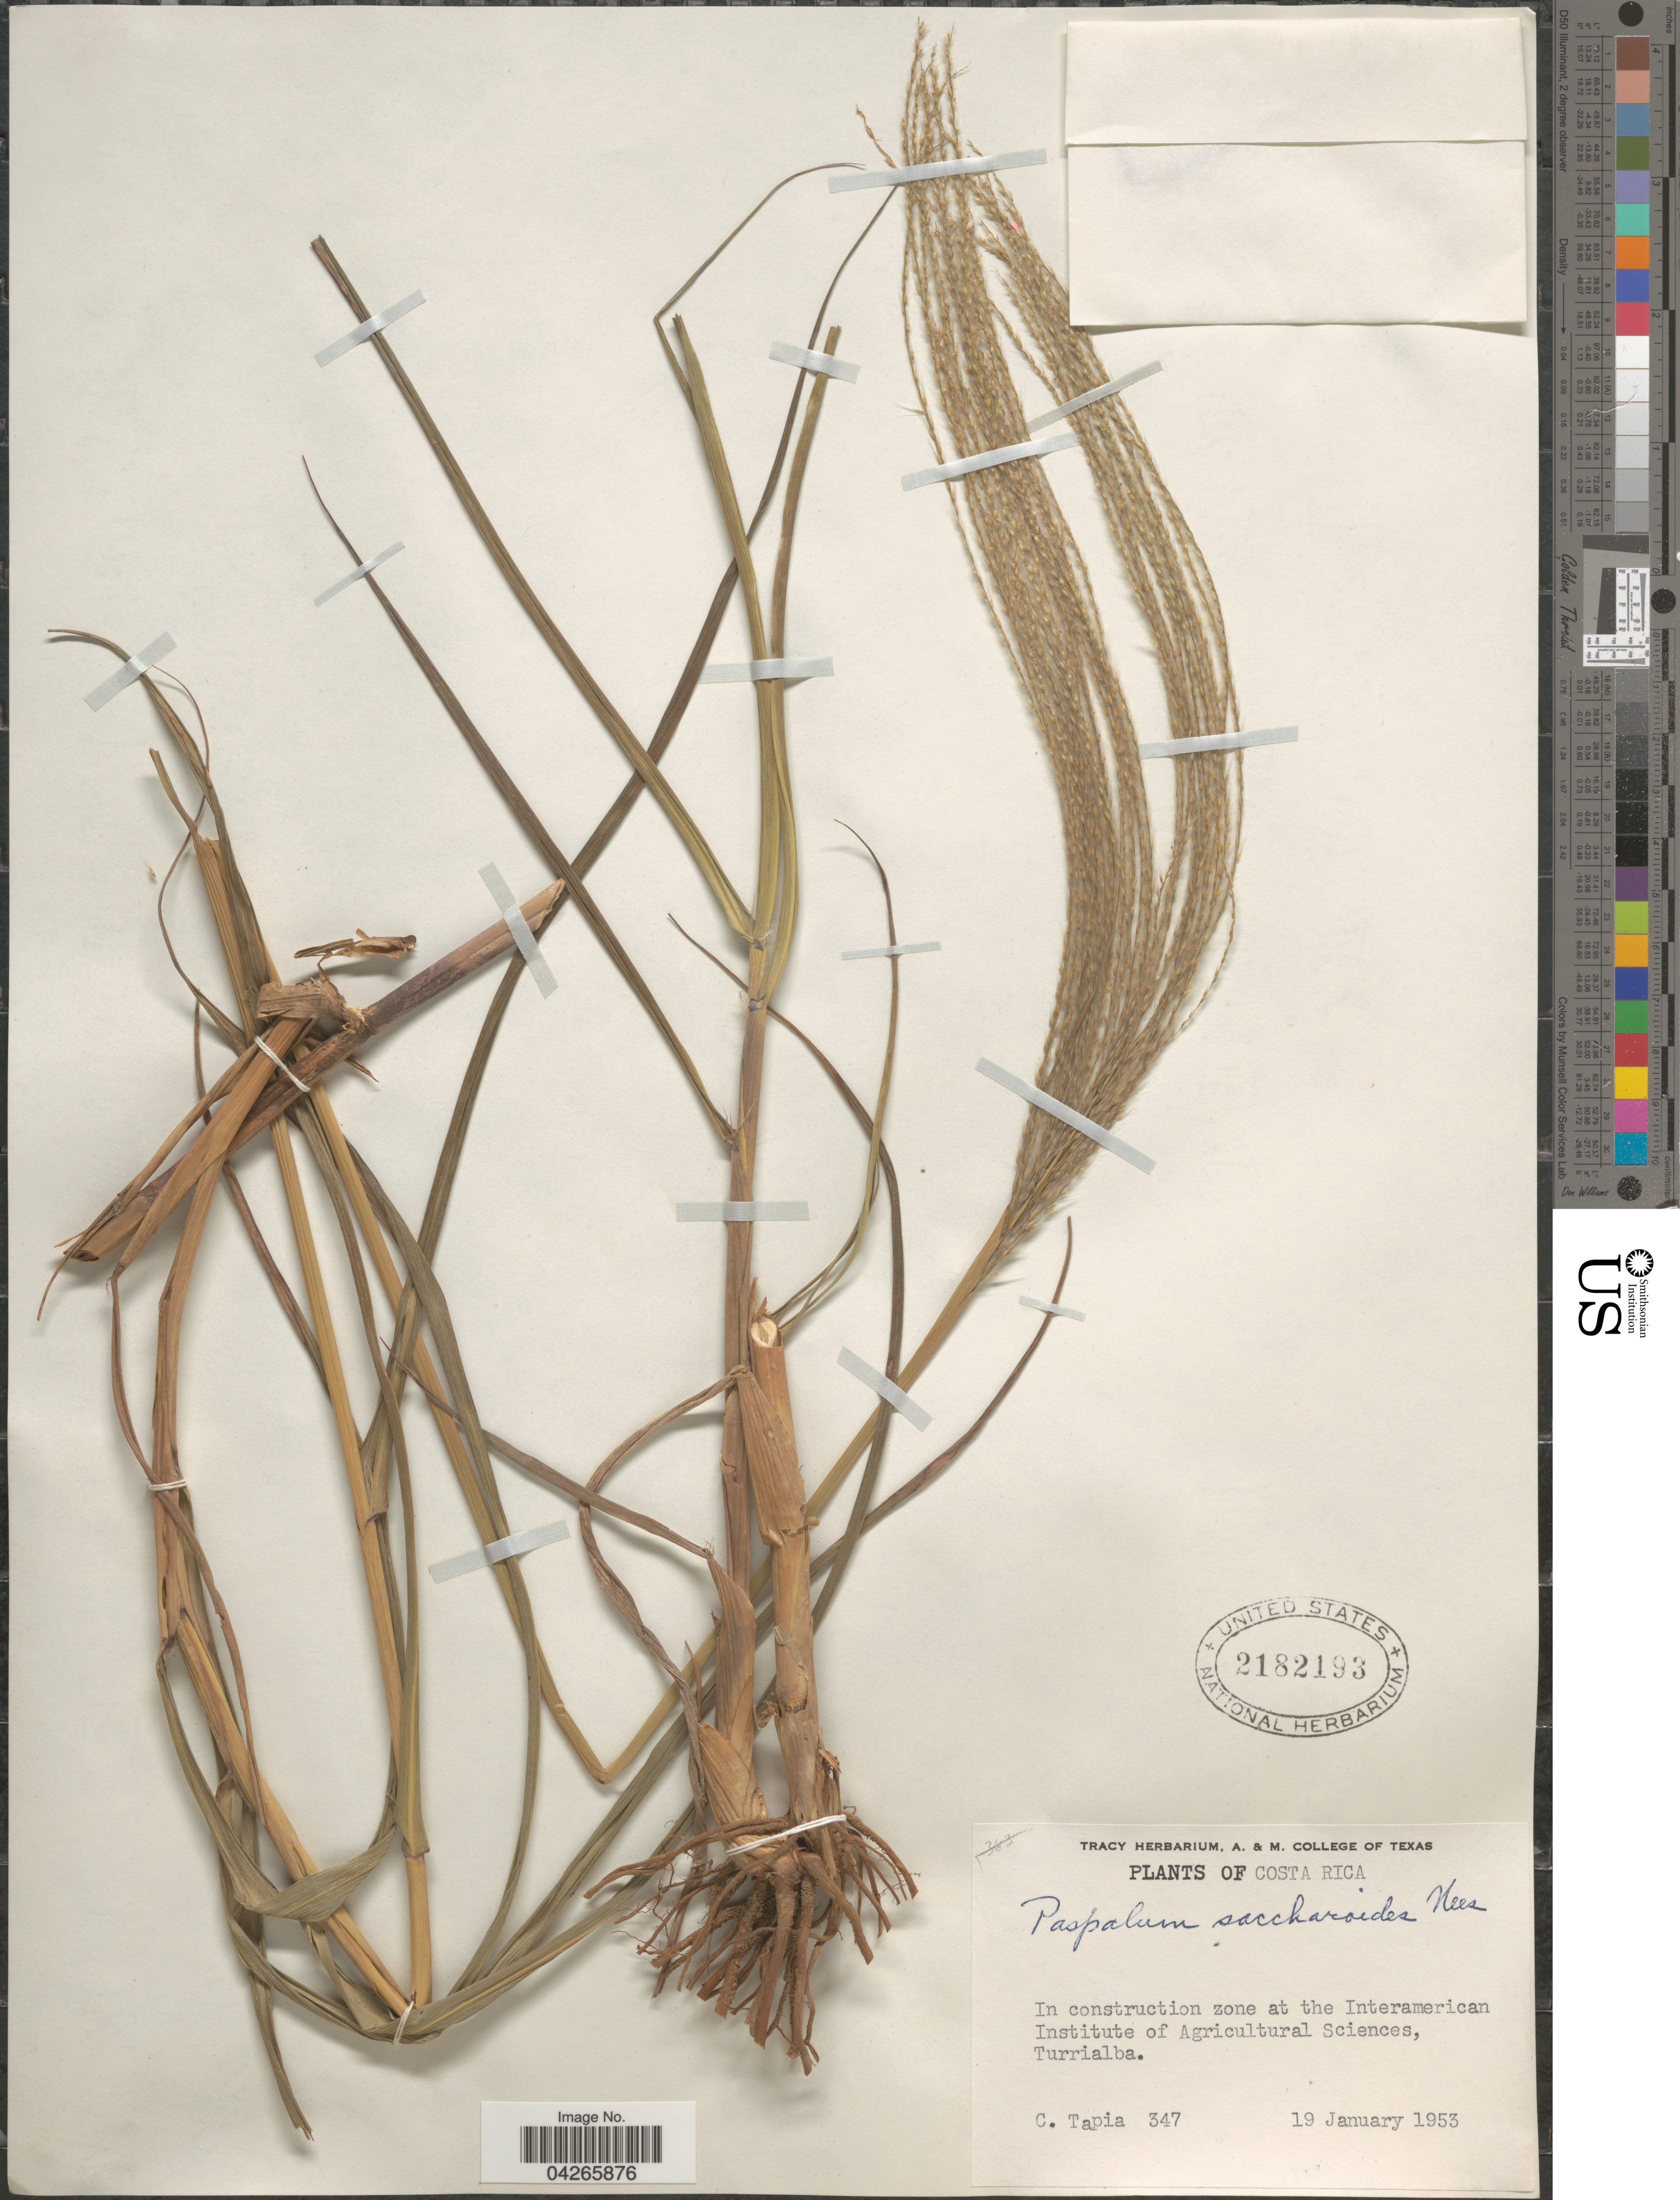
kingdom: Plantae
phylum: Tracheophyta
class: Liliopsida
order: Poales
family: Poaceae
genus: Paspalum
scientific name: Paspalum saccharoides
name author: Nees ex Trin.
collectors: C. Tapia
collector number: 347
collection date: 1953-01-19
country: Costa Rica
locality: In construction zone at the Interamerican Institute of Agricultural Sciences, Turrialba.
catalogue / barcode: US 2182193